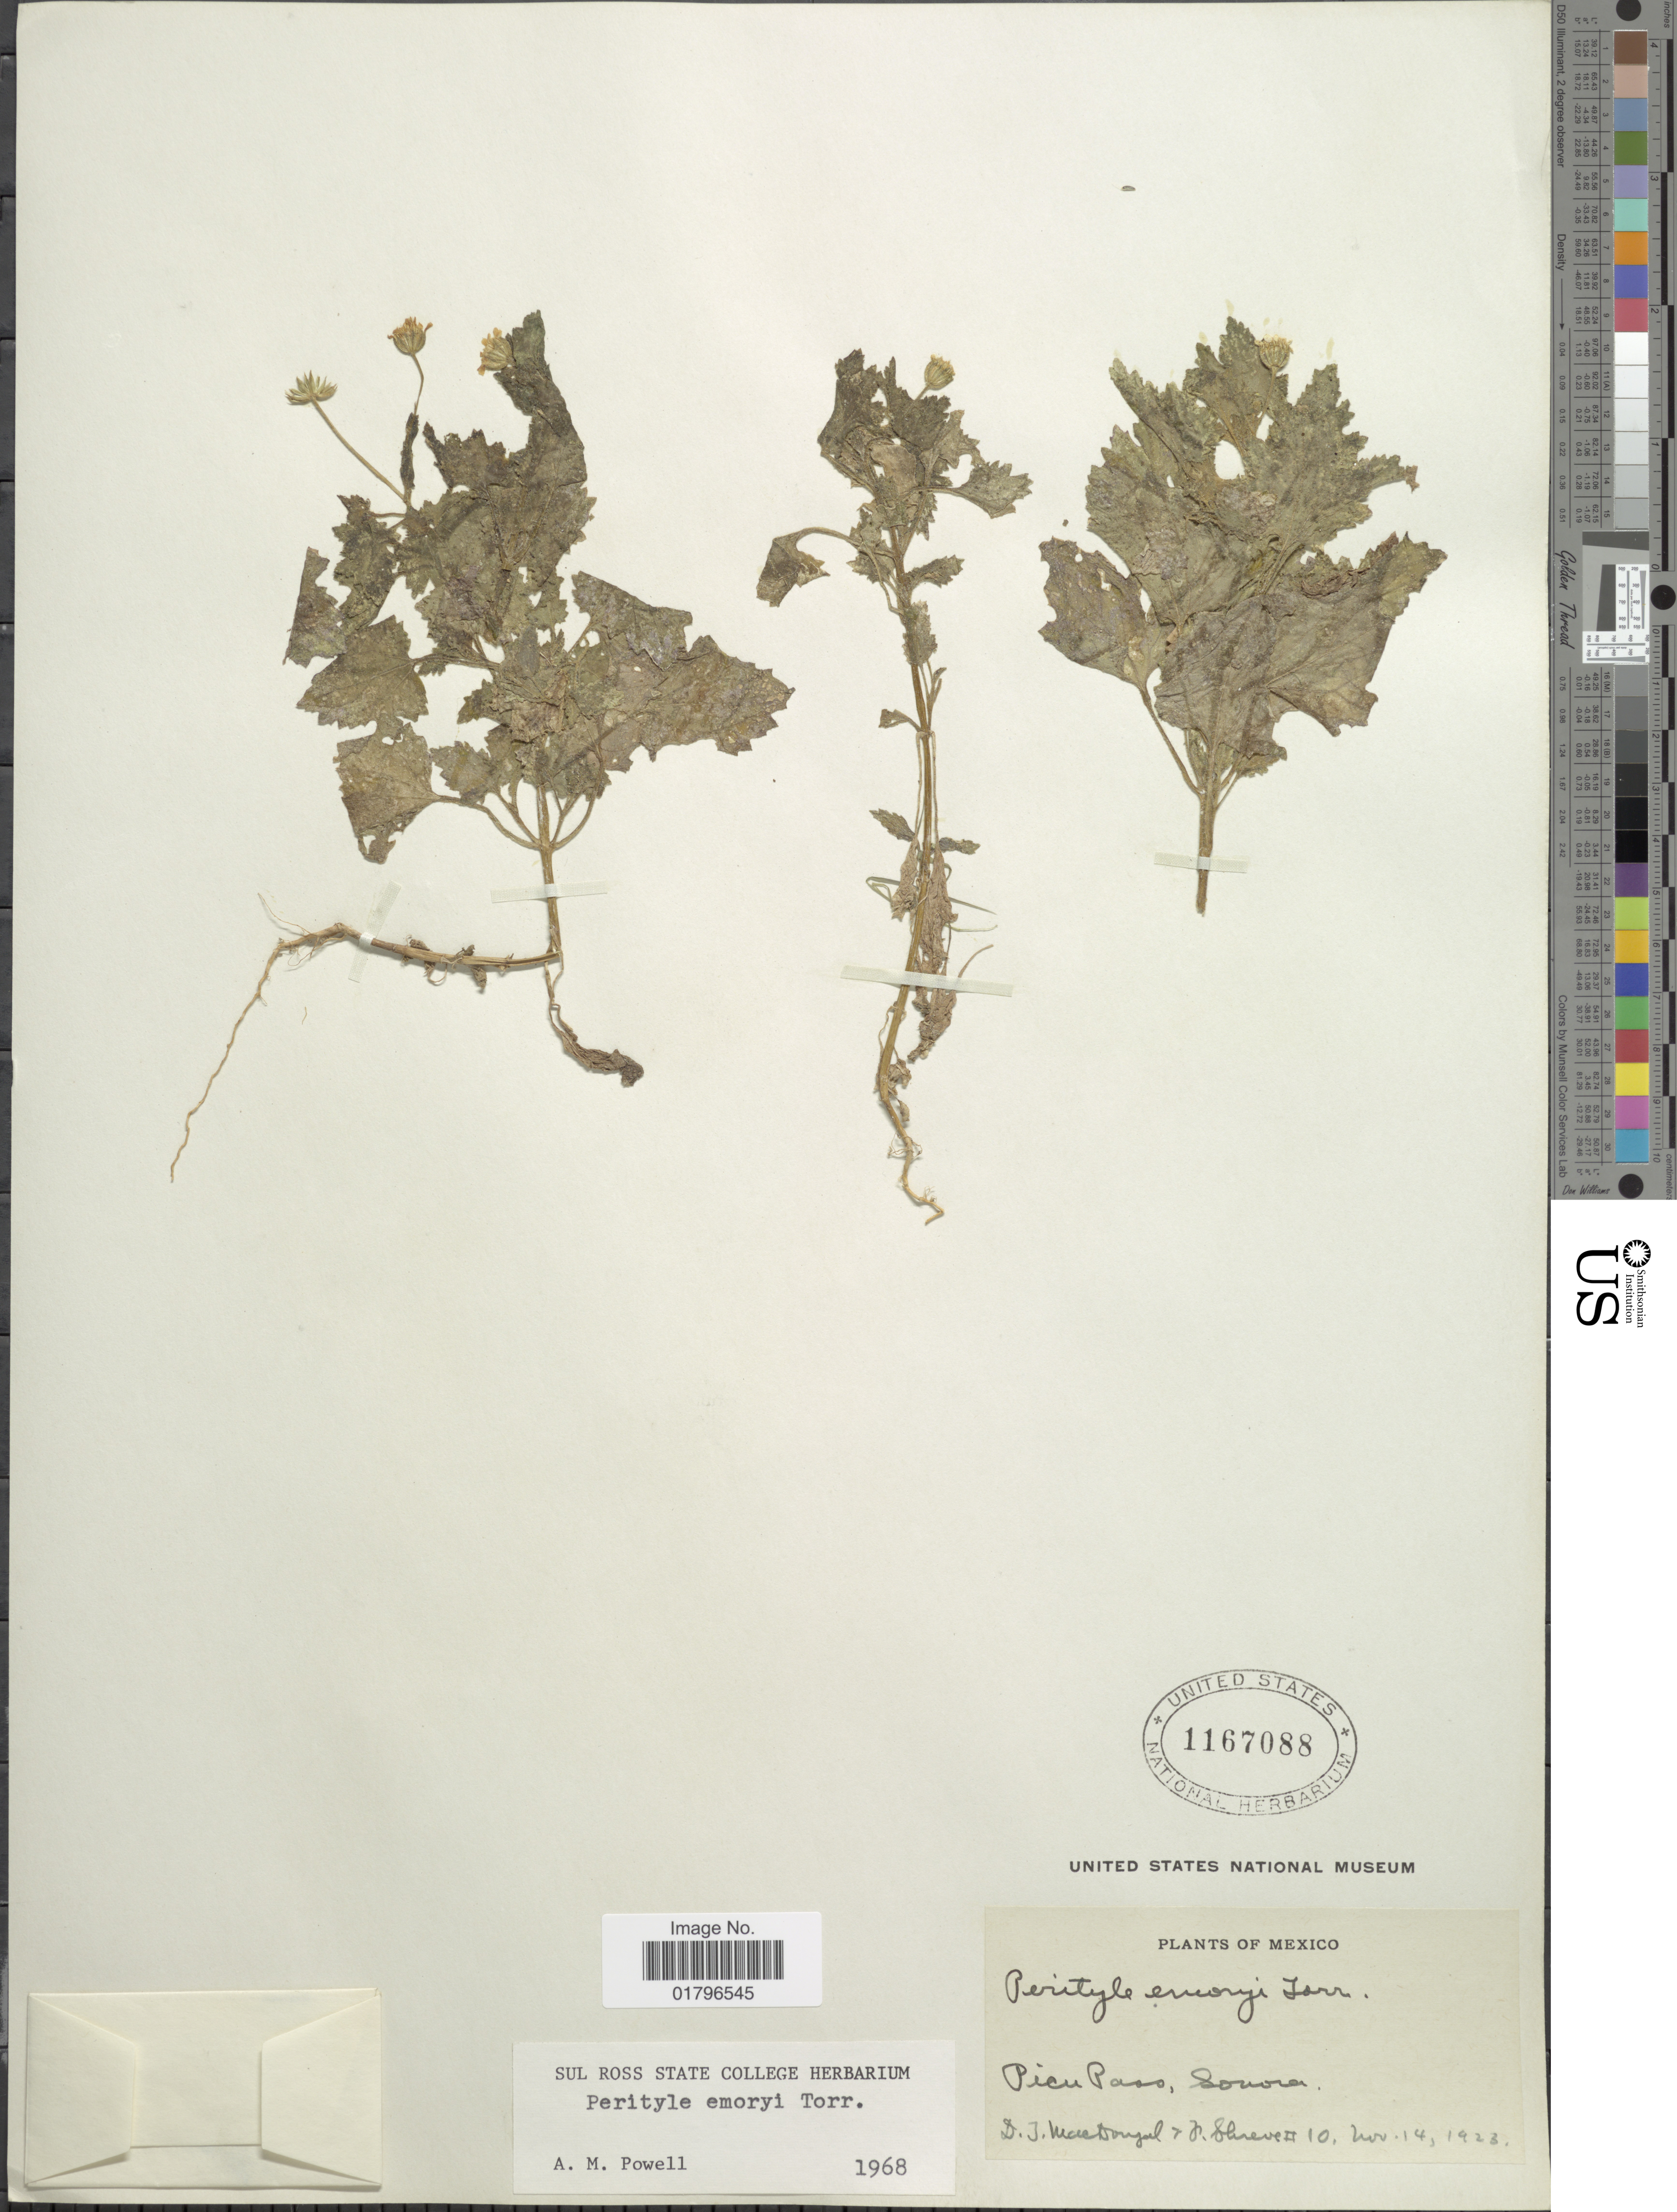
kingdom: Plantae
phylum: Tracheophyta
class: Magnoliopsida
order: Asterales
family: Asteraceae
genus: Perityle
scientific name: Perityle emoryi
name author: Torr.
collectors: D. T. MacDougal & F. Shreve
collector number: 10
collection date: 1923-11-14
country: Mexico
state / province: Sonora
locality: Picu Paso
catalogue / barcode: US 1167088